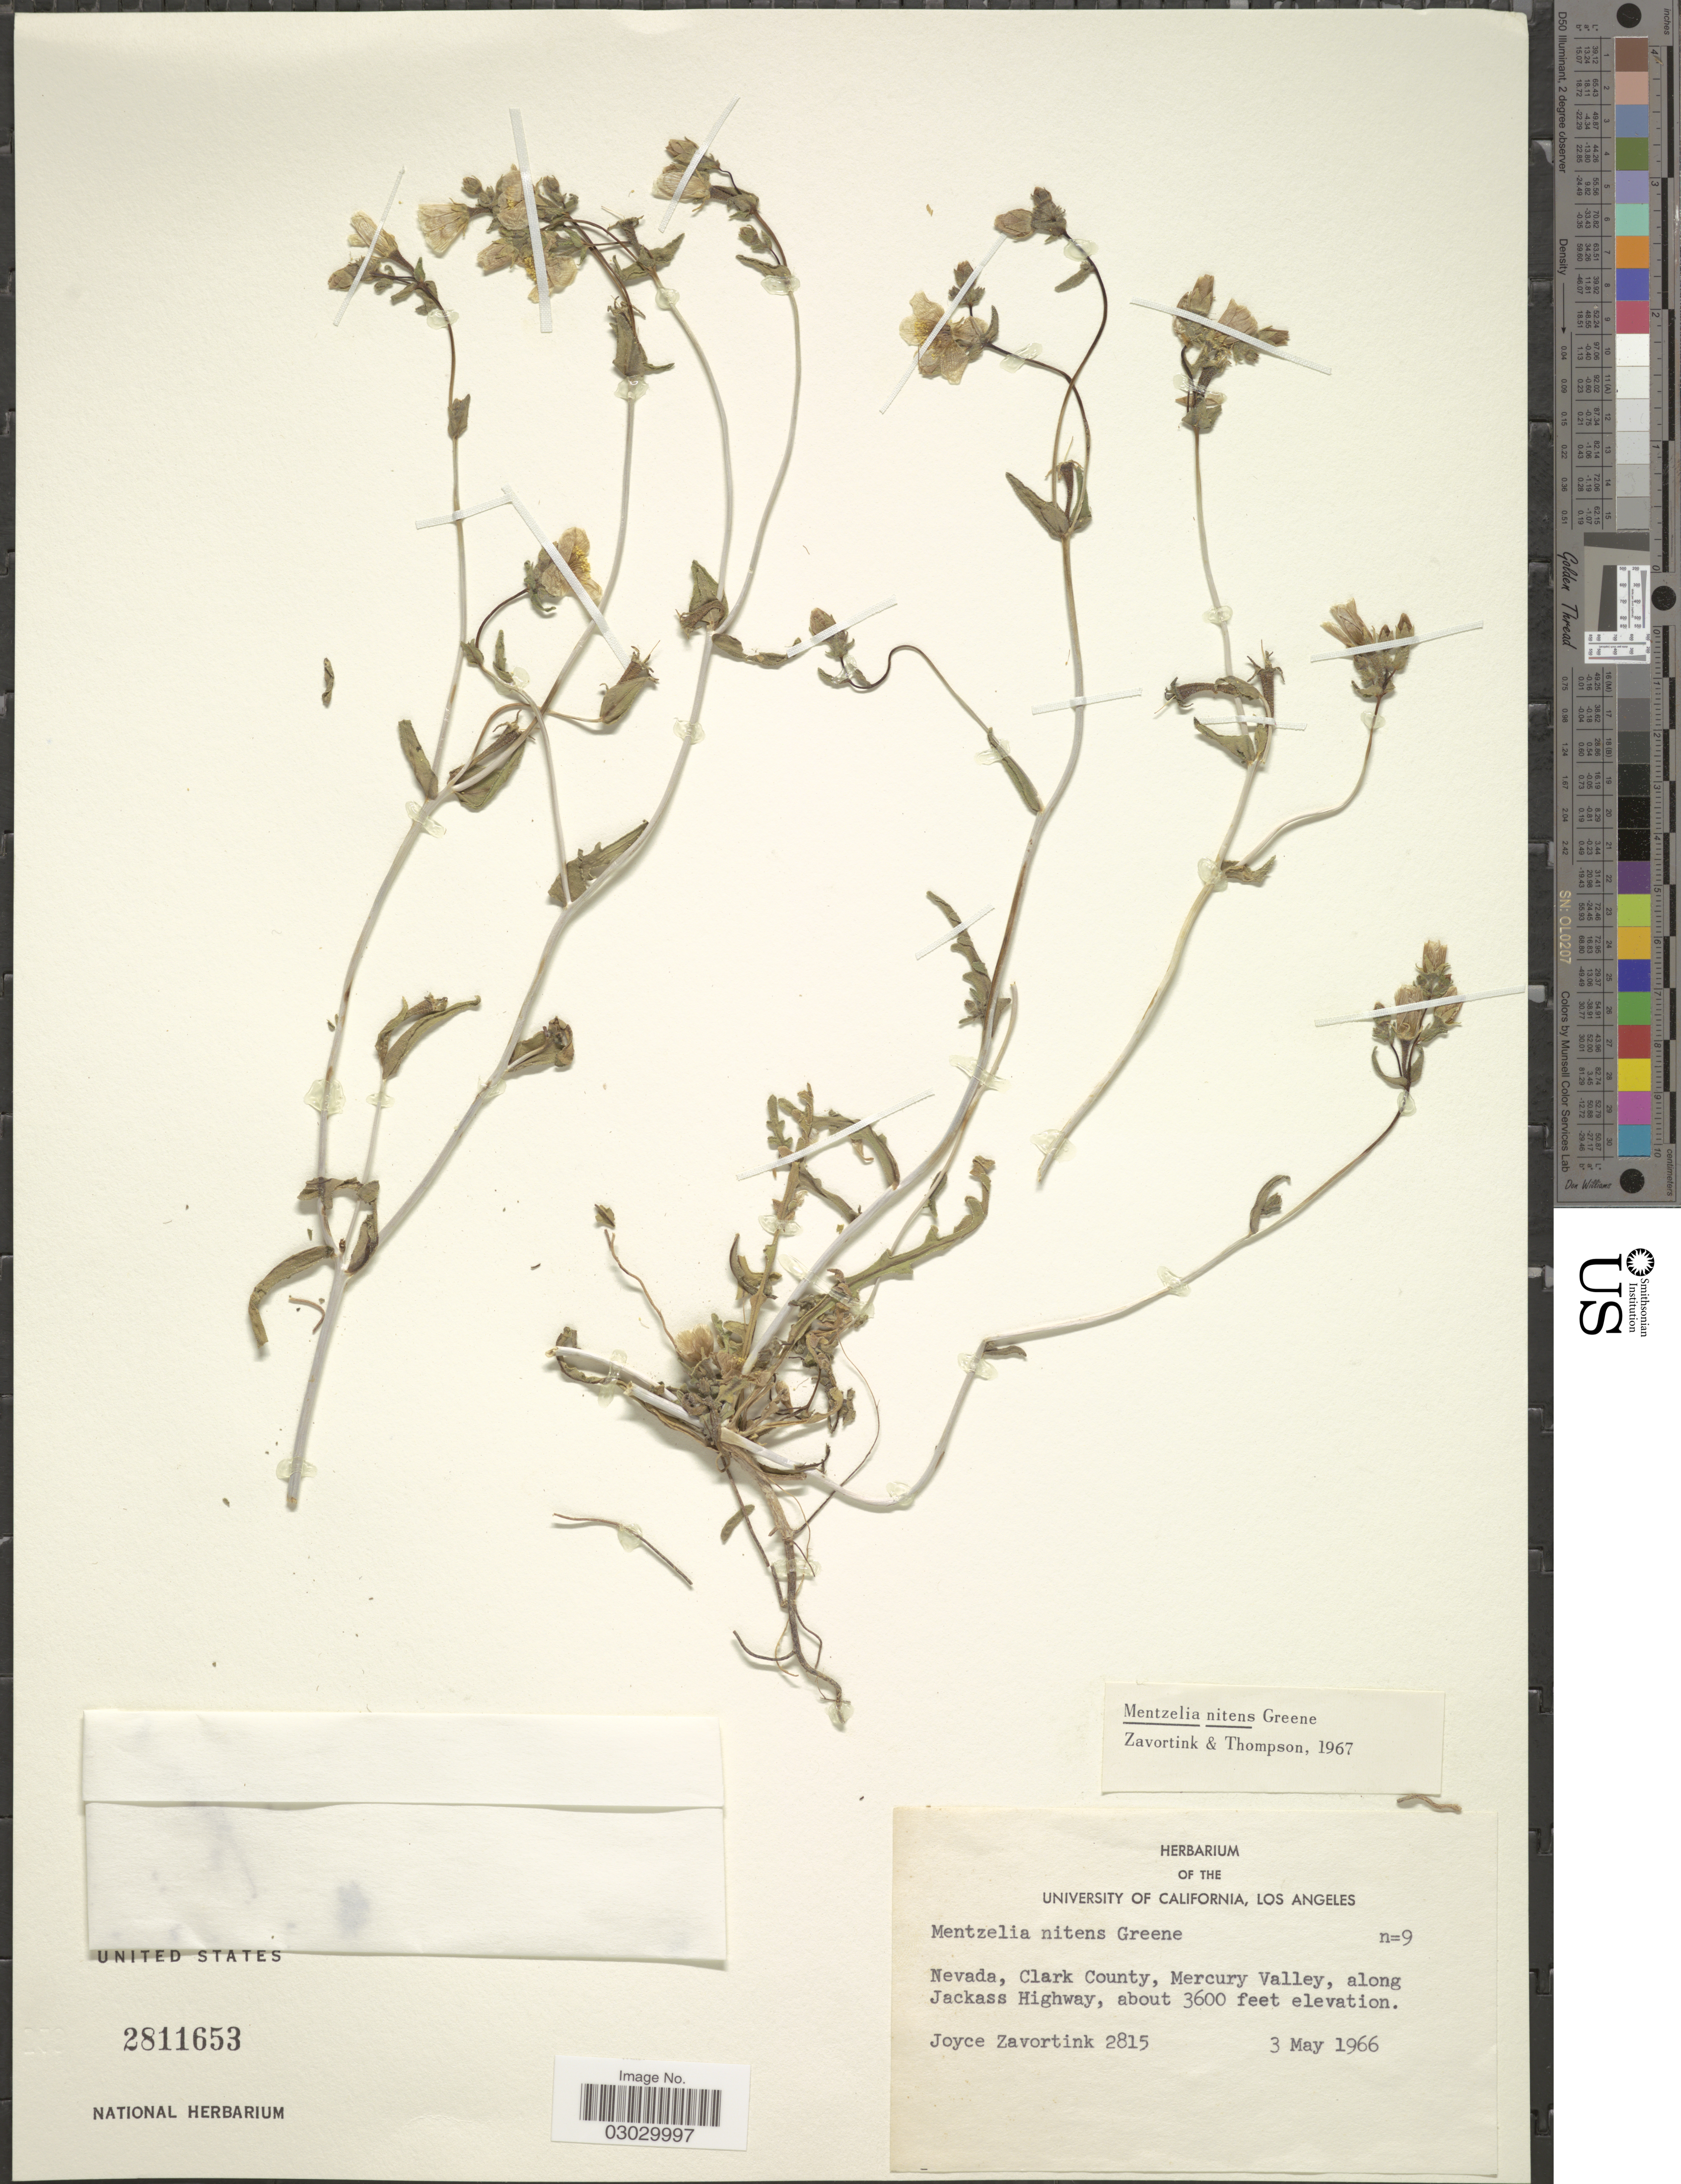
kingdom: Plantae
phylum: Tracheophyta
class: Magnoliopsida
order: Cornales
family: Loasaceae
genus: Mentzelia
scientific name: Mentzelia nitens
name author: Greene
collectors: J. Zavortink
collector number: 2815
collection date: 1966-05-03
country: United States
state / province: Nevada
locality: Clark County, Mercury Valley, along Jackass Highway.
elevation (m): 1097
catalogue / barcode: US 2811653